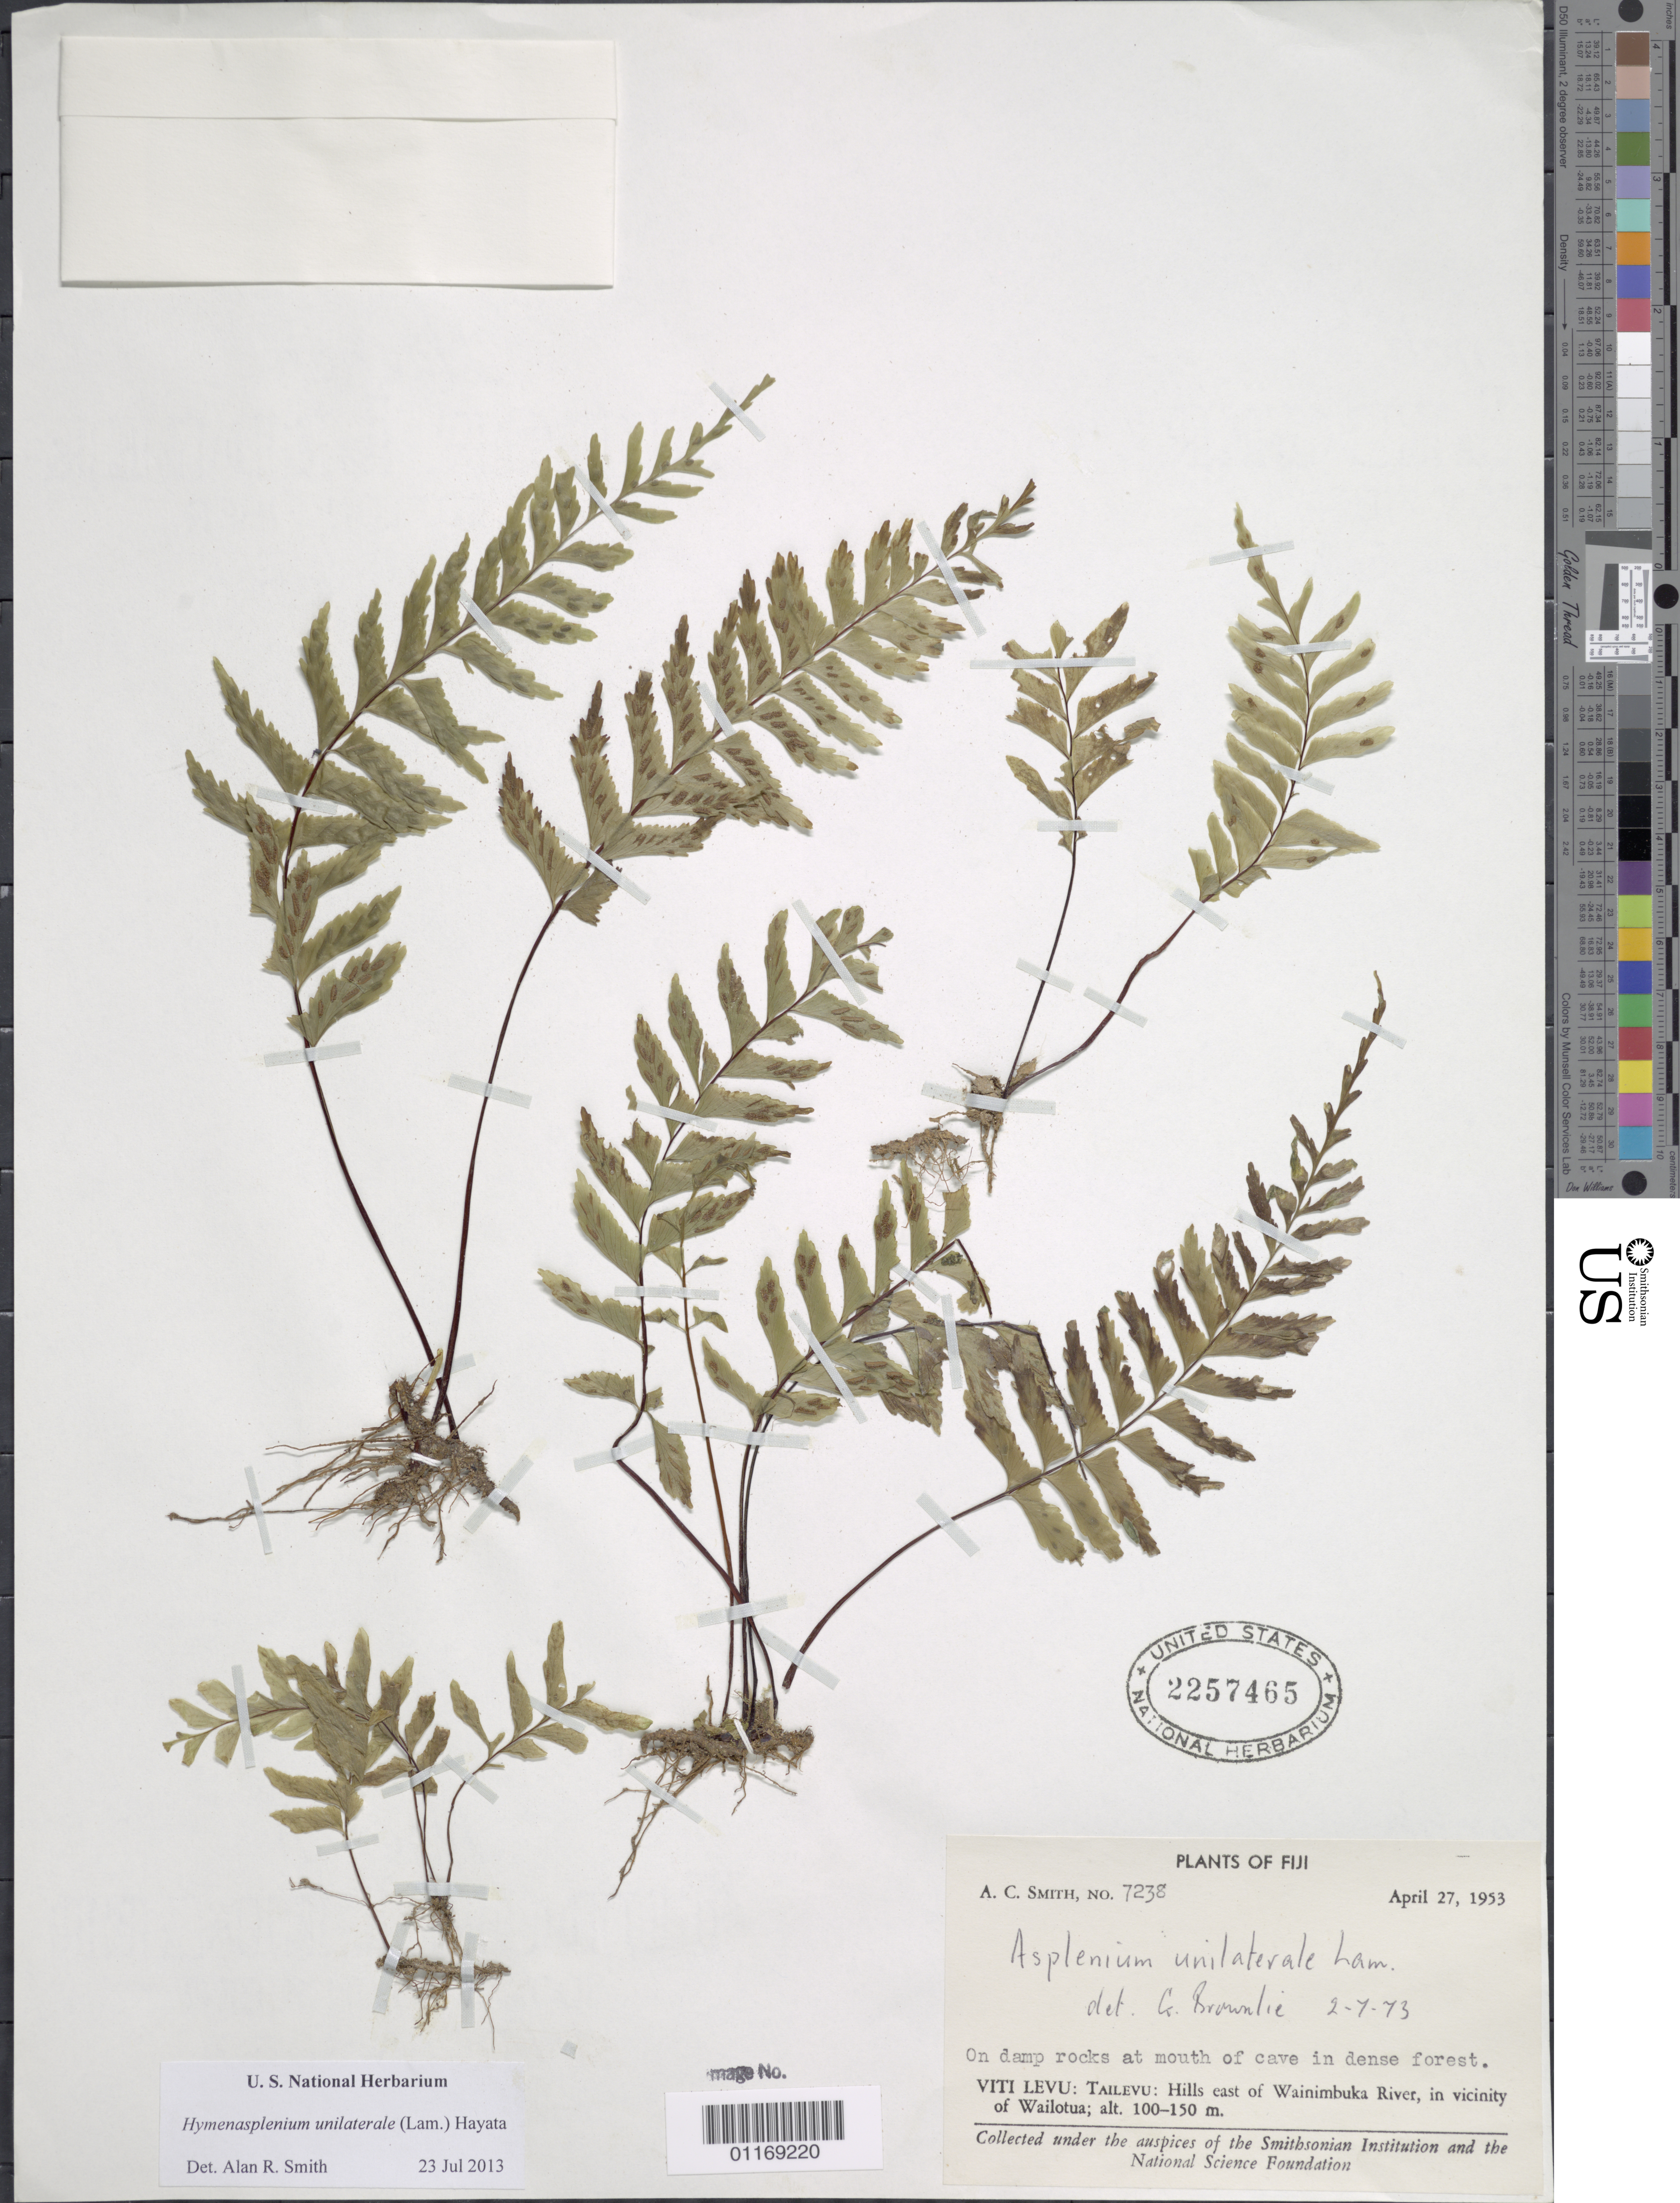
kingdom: Plantae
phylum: Tracheophyta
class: Polypodiopsida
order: Polypodiales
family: Aspleniaceae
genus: Hymenasplenium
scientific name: Hymenasplenium unilaterale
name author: (Lam.) Hayata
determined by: Smith, Alan R., (UC)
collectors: A. C. Smith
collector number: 7238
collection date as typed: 27 Apr 1953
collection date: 1953-04-27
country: Fiji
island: Viti Levu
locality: Hills E of Wainimbuka River, vicinity of Wailotua. [Viti Levu Is.]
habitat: Mouth of cave in dense forest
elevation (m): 100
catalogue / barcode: US 2257465